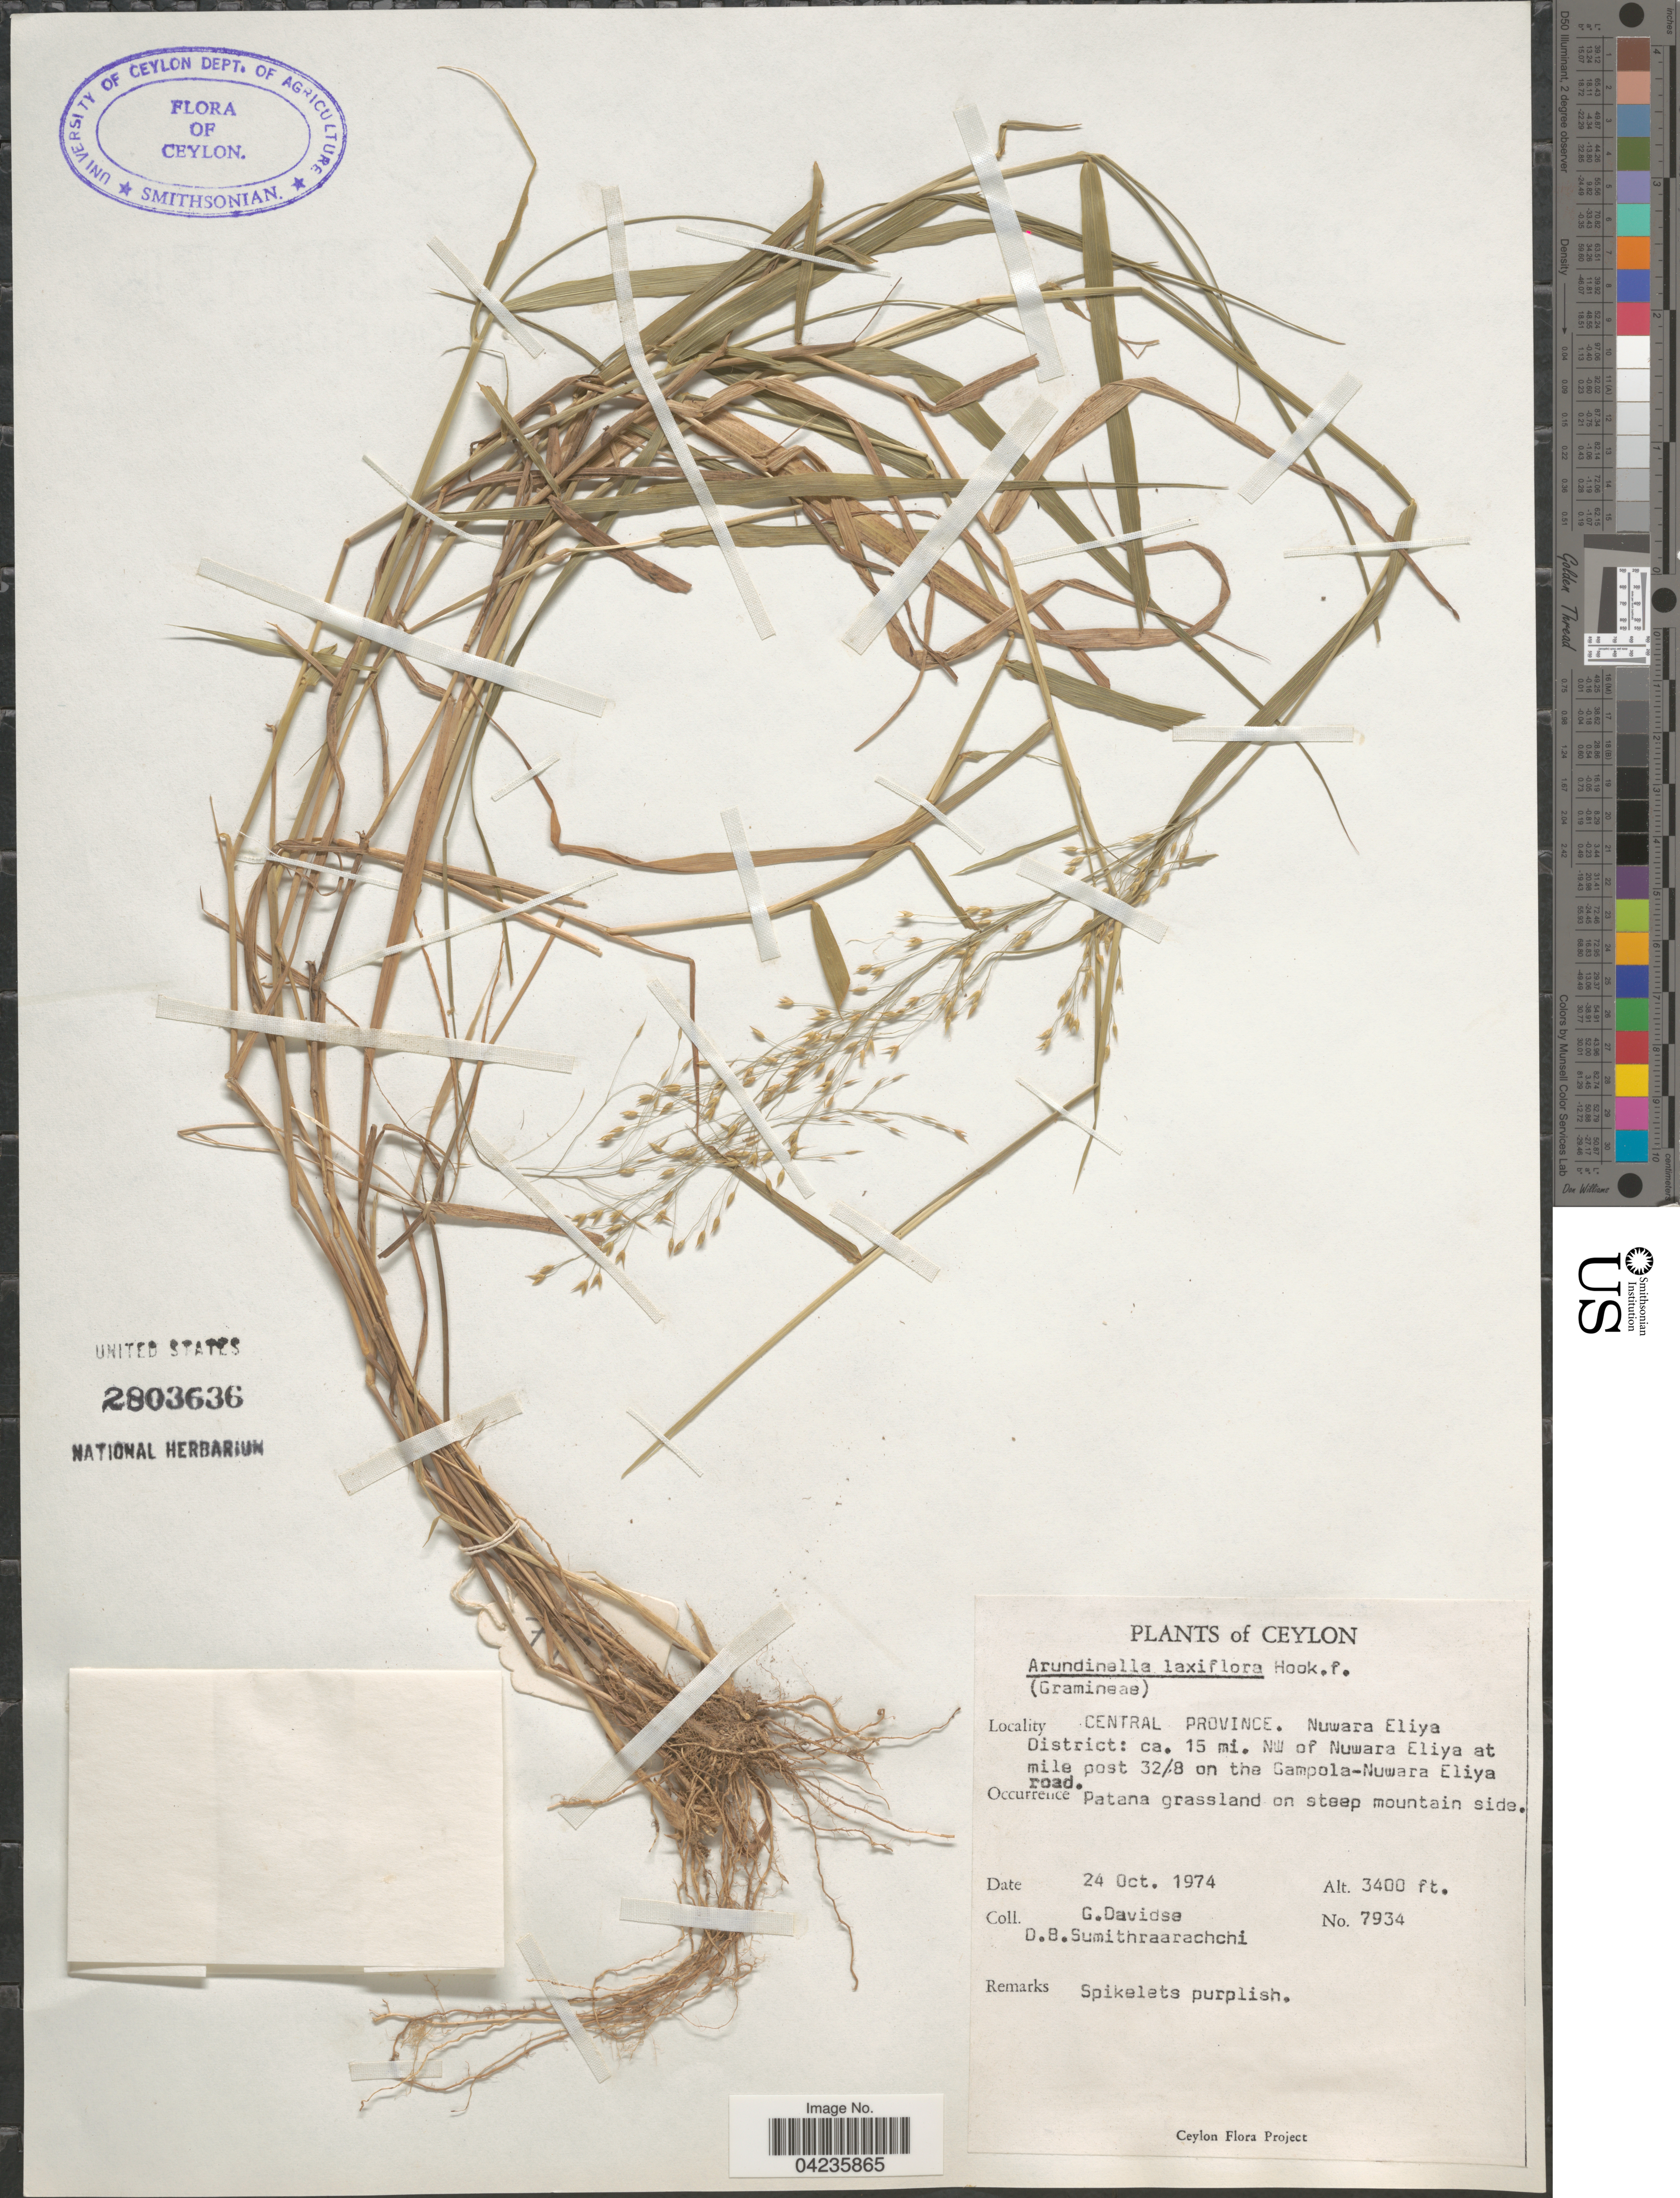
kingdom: Plantae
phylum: Tracheophyta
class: Liliopsida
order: Poales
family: Poaceae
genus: Arundinella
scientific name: Arundinella laxiflora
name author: Hook. f.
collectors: G. Davidse & D. B. Sumithraarachchi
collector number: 7934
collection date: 1974-10-24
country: Sri Lanka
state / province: Central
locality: Ceylon. Nuwara Eliya District: ca. 15 mi. NW of Nuwara Eliya at mile post 32/8 on the Gampola-Nuwara Eliya road.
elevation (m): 1036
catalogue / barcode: US 2803636